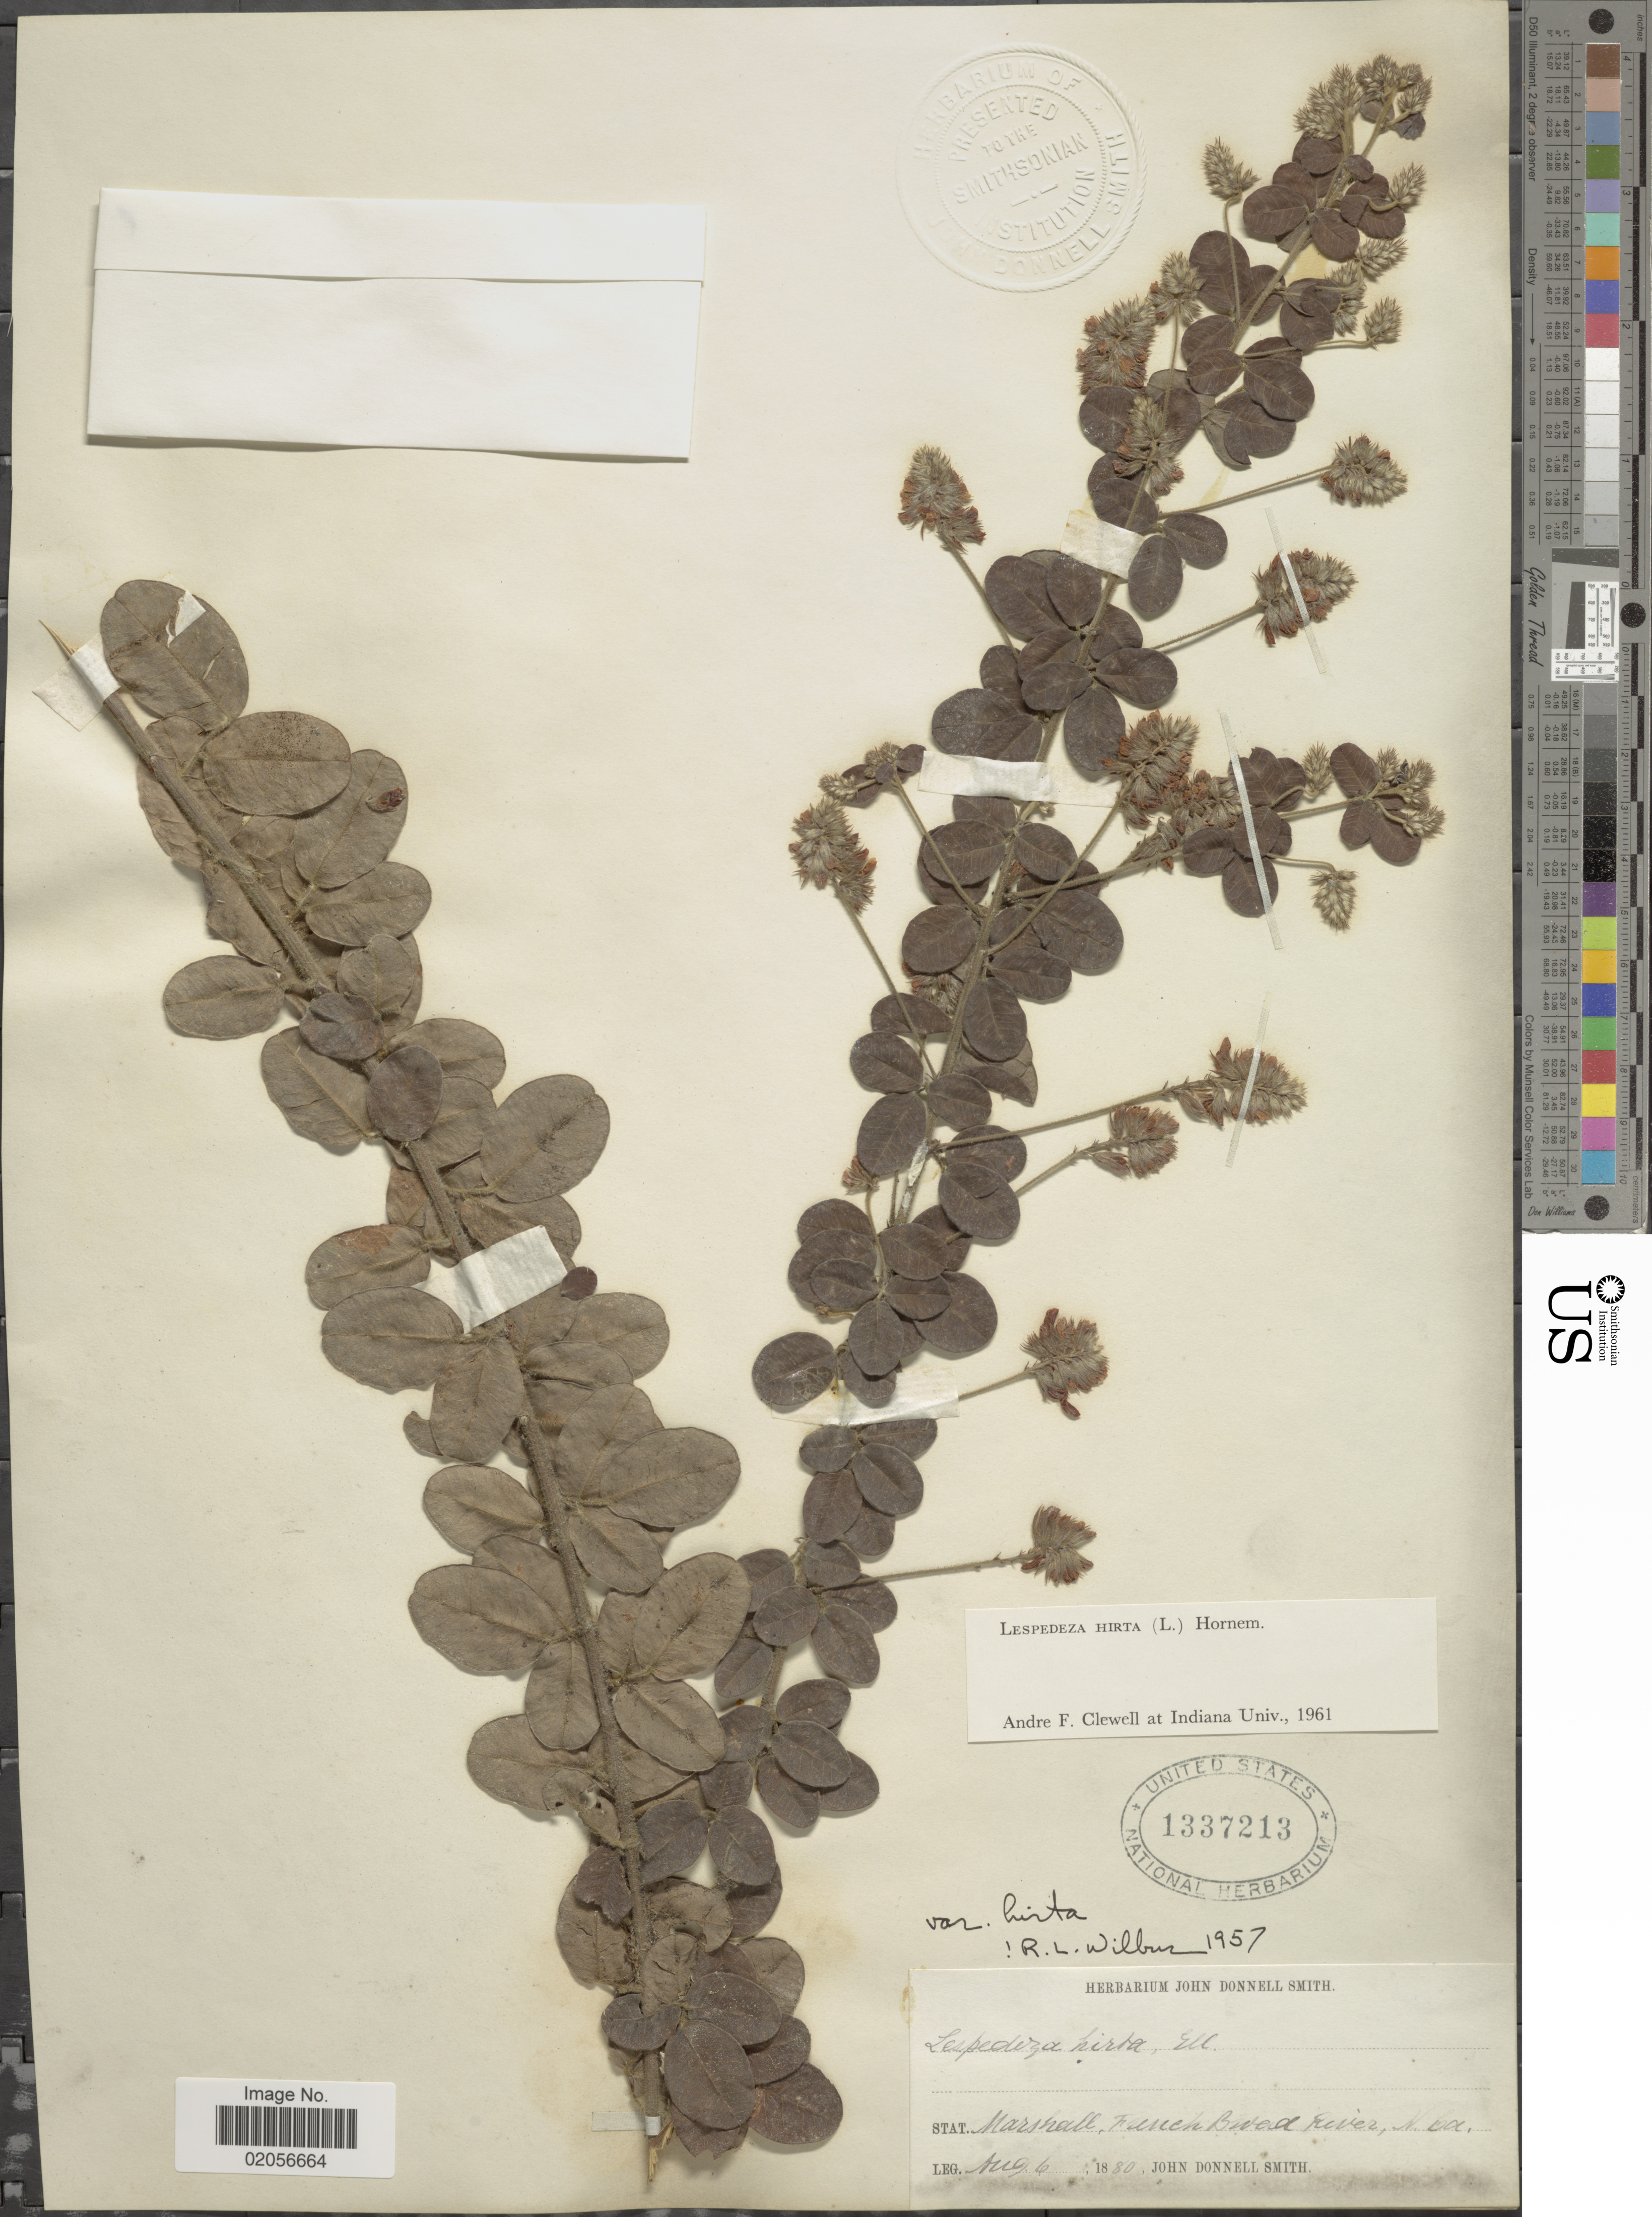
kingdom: Plantae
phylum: Tracheophyta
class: Magnoliopsida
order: Fabales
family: Fabaceae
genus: Lespedeza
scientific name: Lespedeza hirta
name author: (L.) Hornem.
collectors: J. Donnell Smith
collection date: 1880-08-06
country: United States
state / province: North Carolina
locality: Marshall, French Broad River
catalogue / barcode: US 1337213